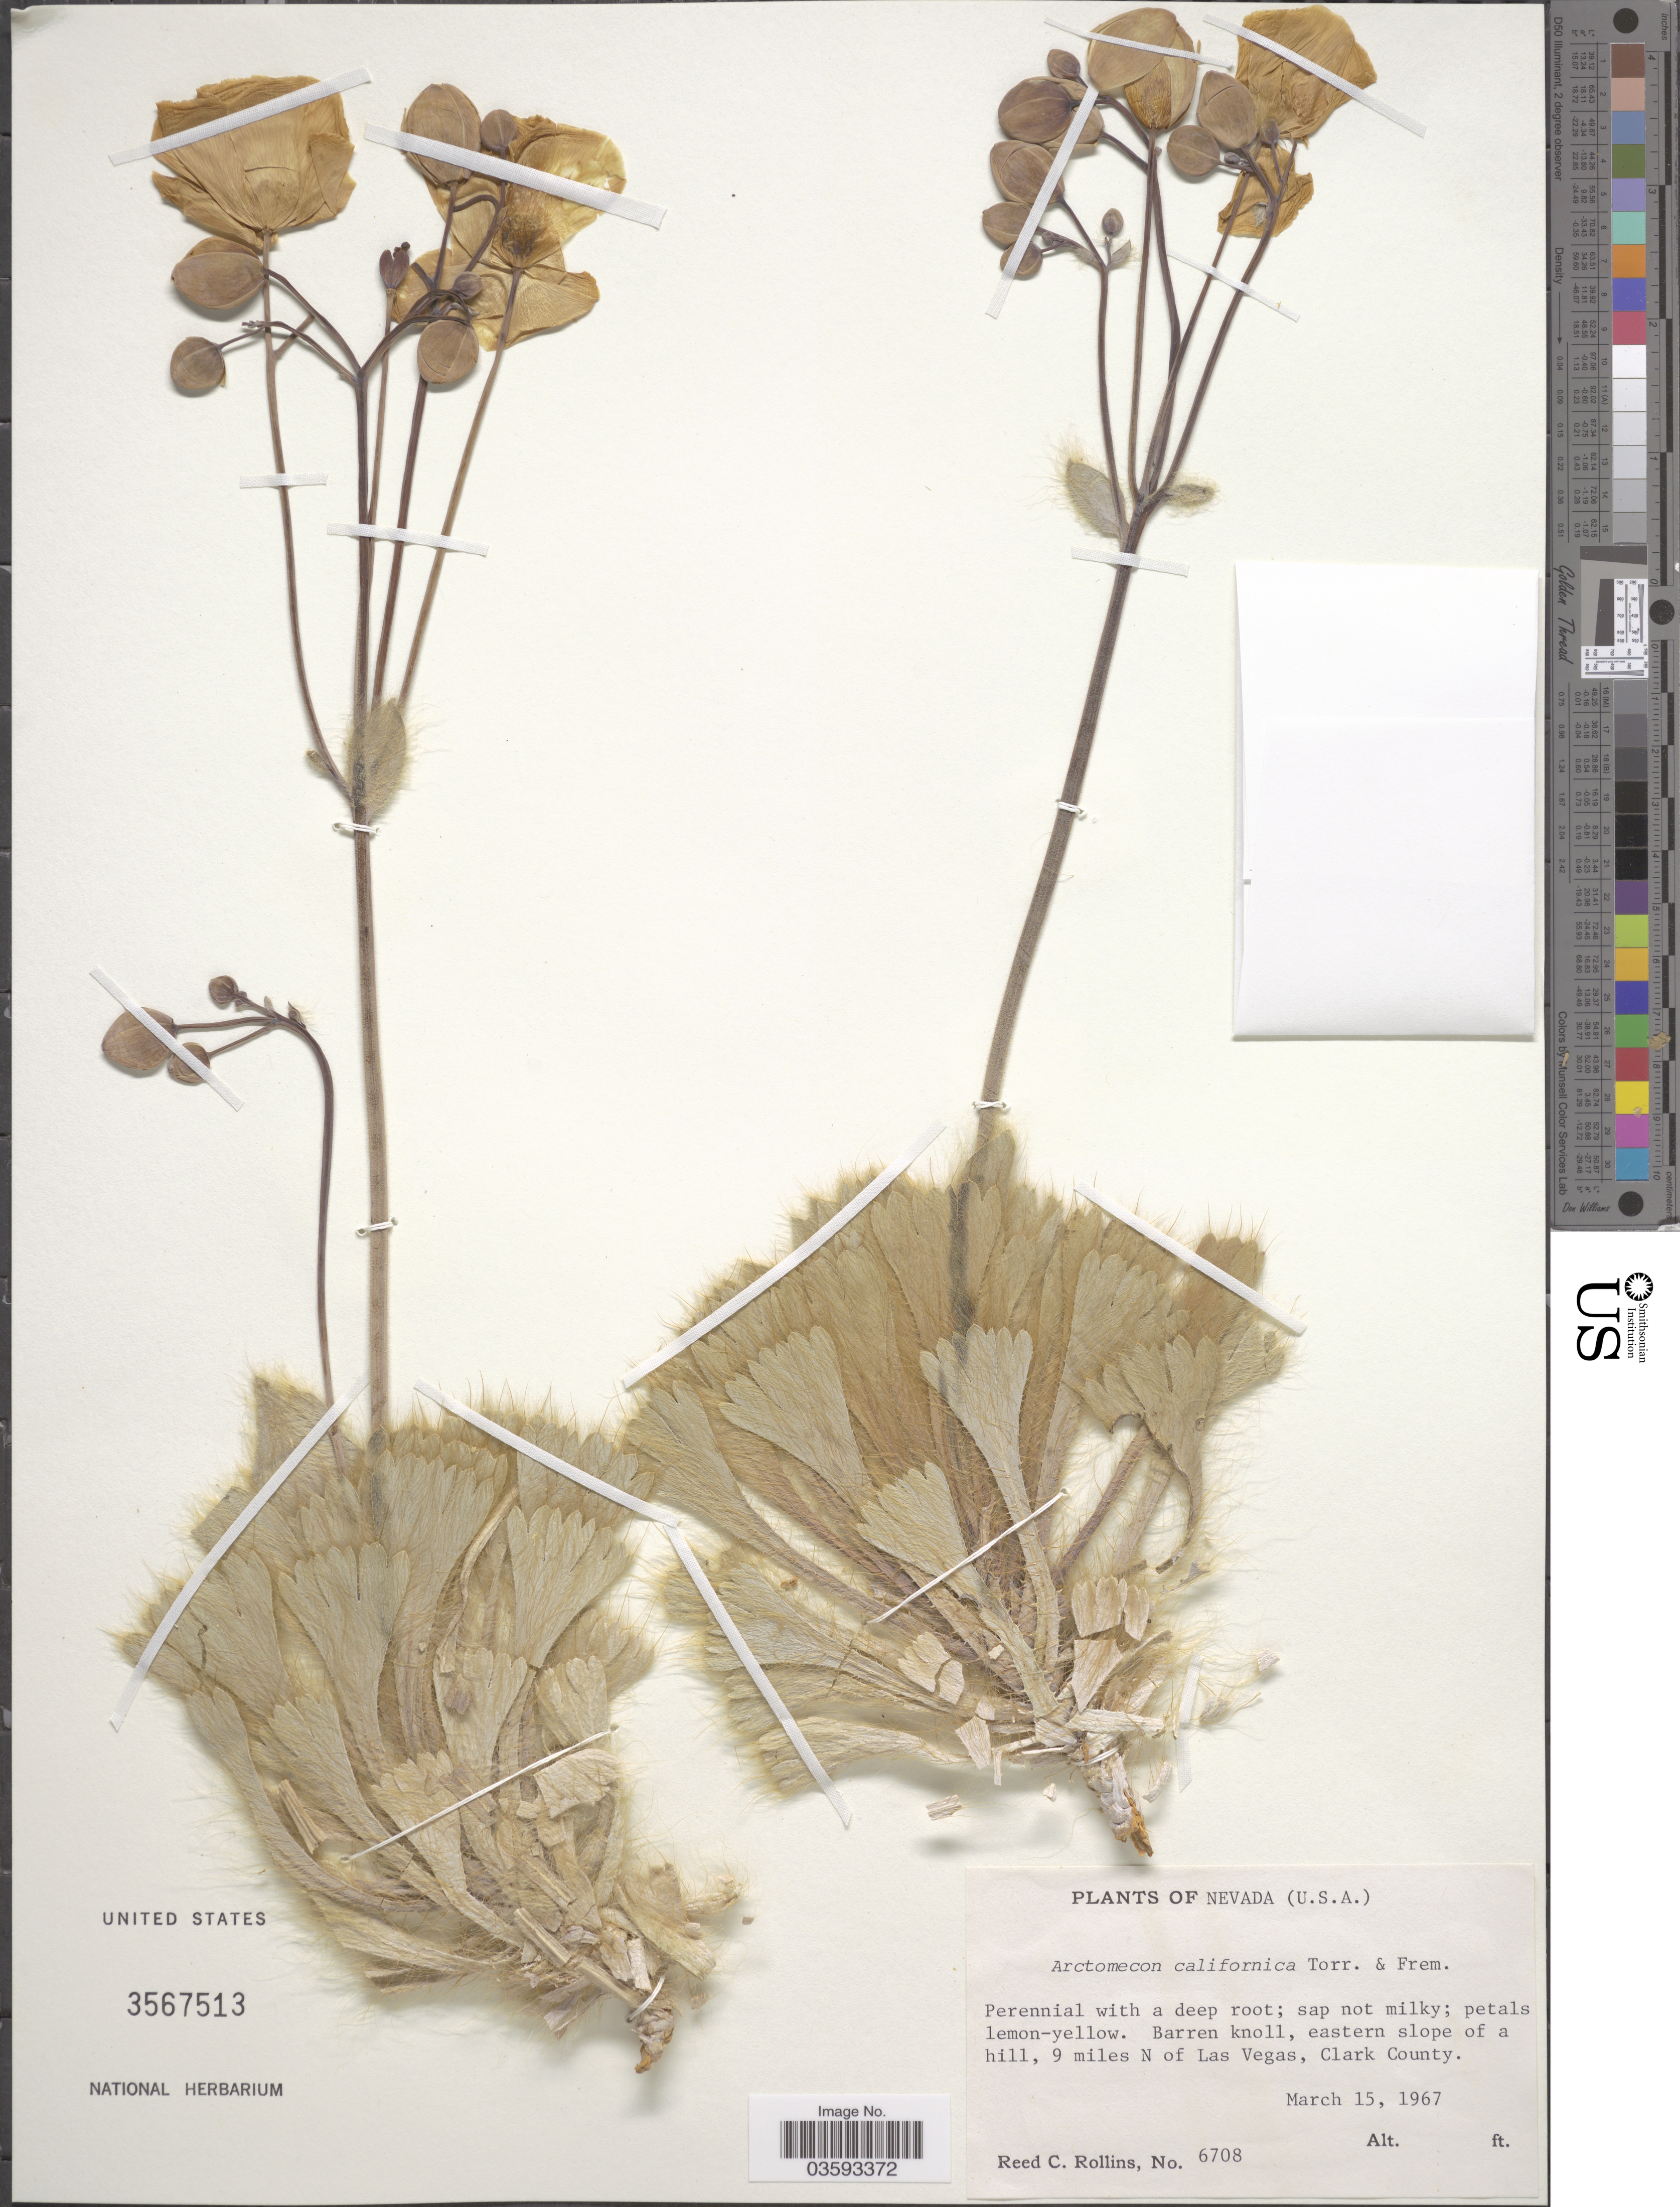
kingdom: Plantae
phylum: Tracheophyta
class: Magnoliopsida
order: Ranunculales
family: Papaveraceae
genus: Arctomecon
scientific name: Arctomecon merriamii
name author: Coville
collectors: R. C. Rollins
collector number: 6708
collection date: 1967-03-15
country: United States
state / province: Nevada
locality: Barren knoll, eastern slope of a hill, 9 miles N of Las Vegas, Clark County.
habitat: eastern slope of a hill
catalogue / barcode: US 3567513